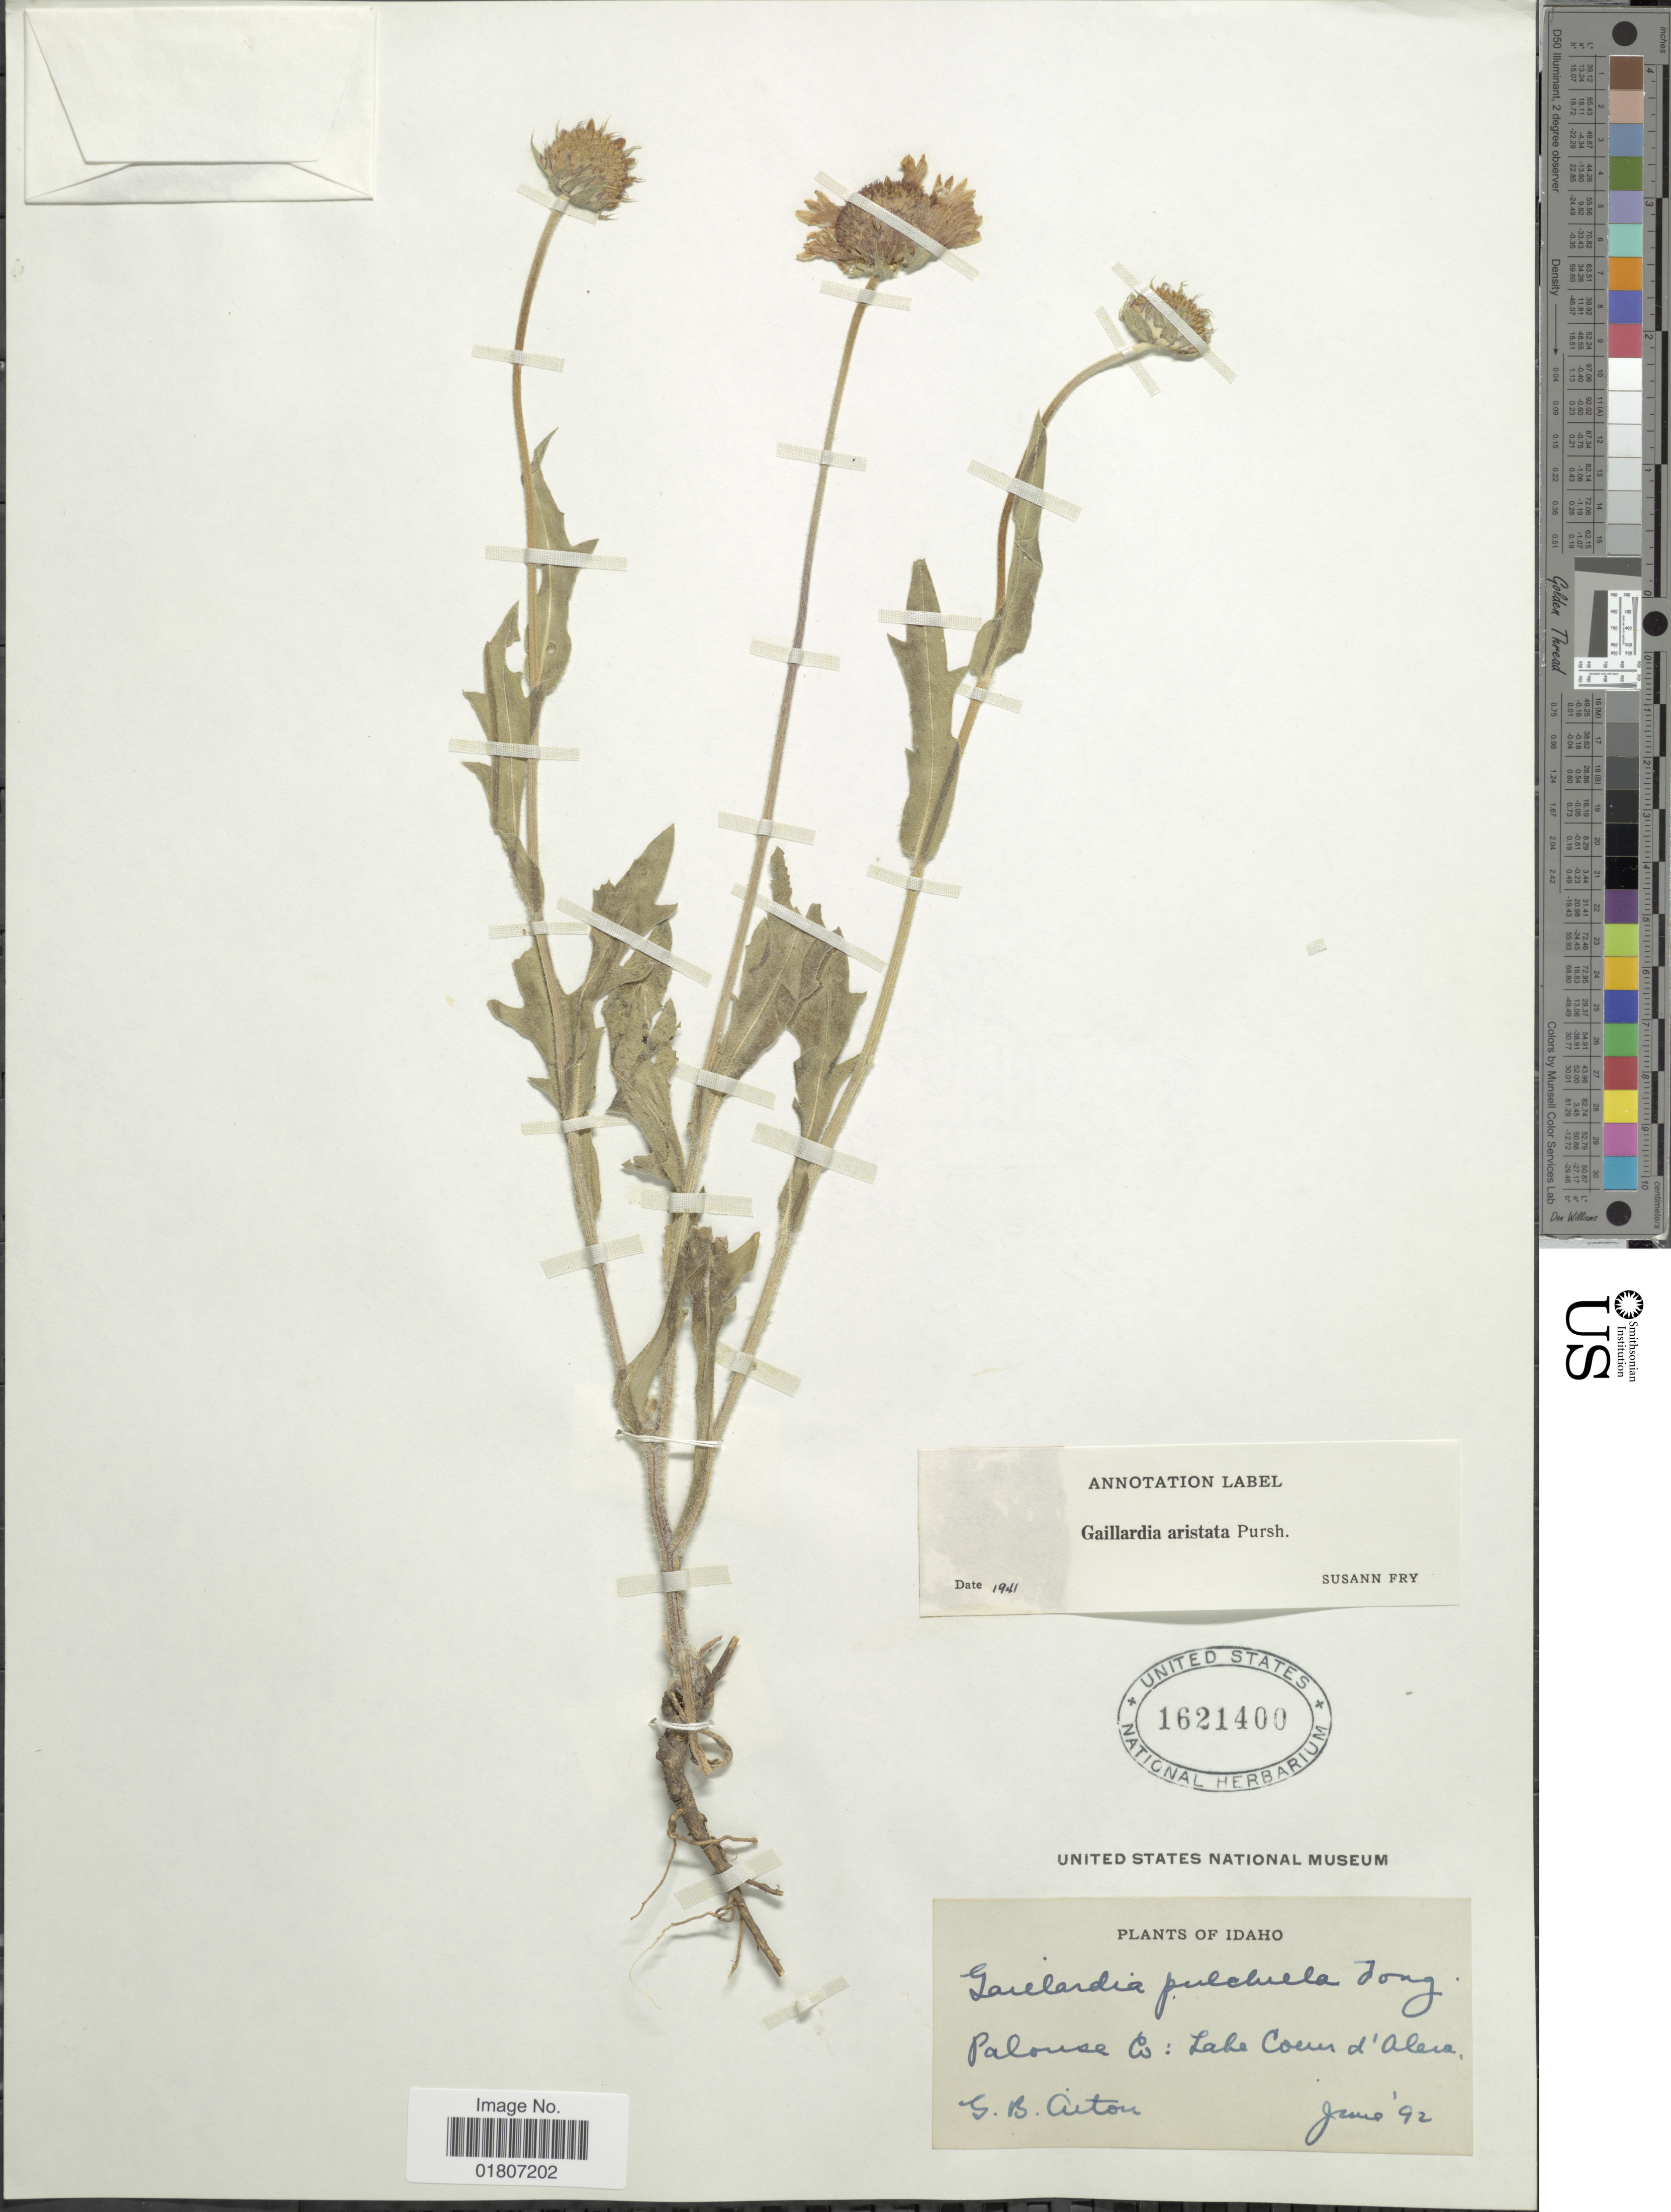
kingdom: Plantae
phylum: Tracheophyta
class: Magnoliopsida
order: Asterales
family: Asteraceae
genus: Gaillardia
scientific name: Gaillardia aristata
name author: Pursh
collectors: S. Cuton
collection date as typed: Transcribed d/m/y: /6/92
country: United States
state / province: Idaho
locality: Palouse Co: Lake Coeur d'Alene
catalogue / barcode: US 1621400